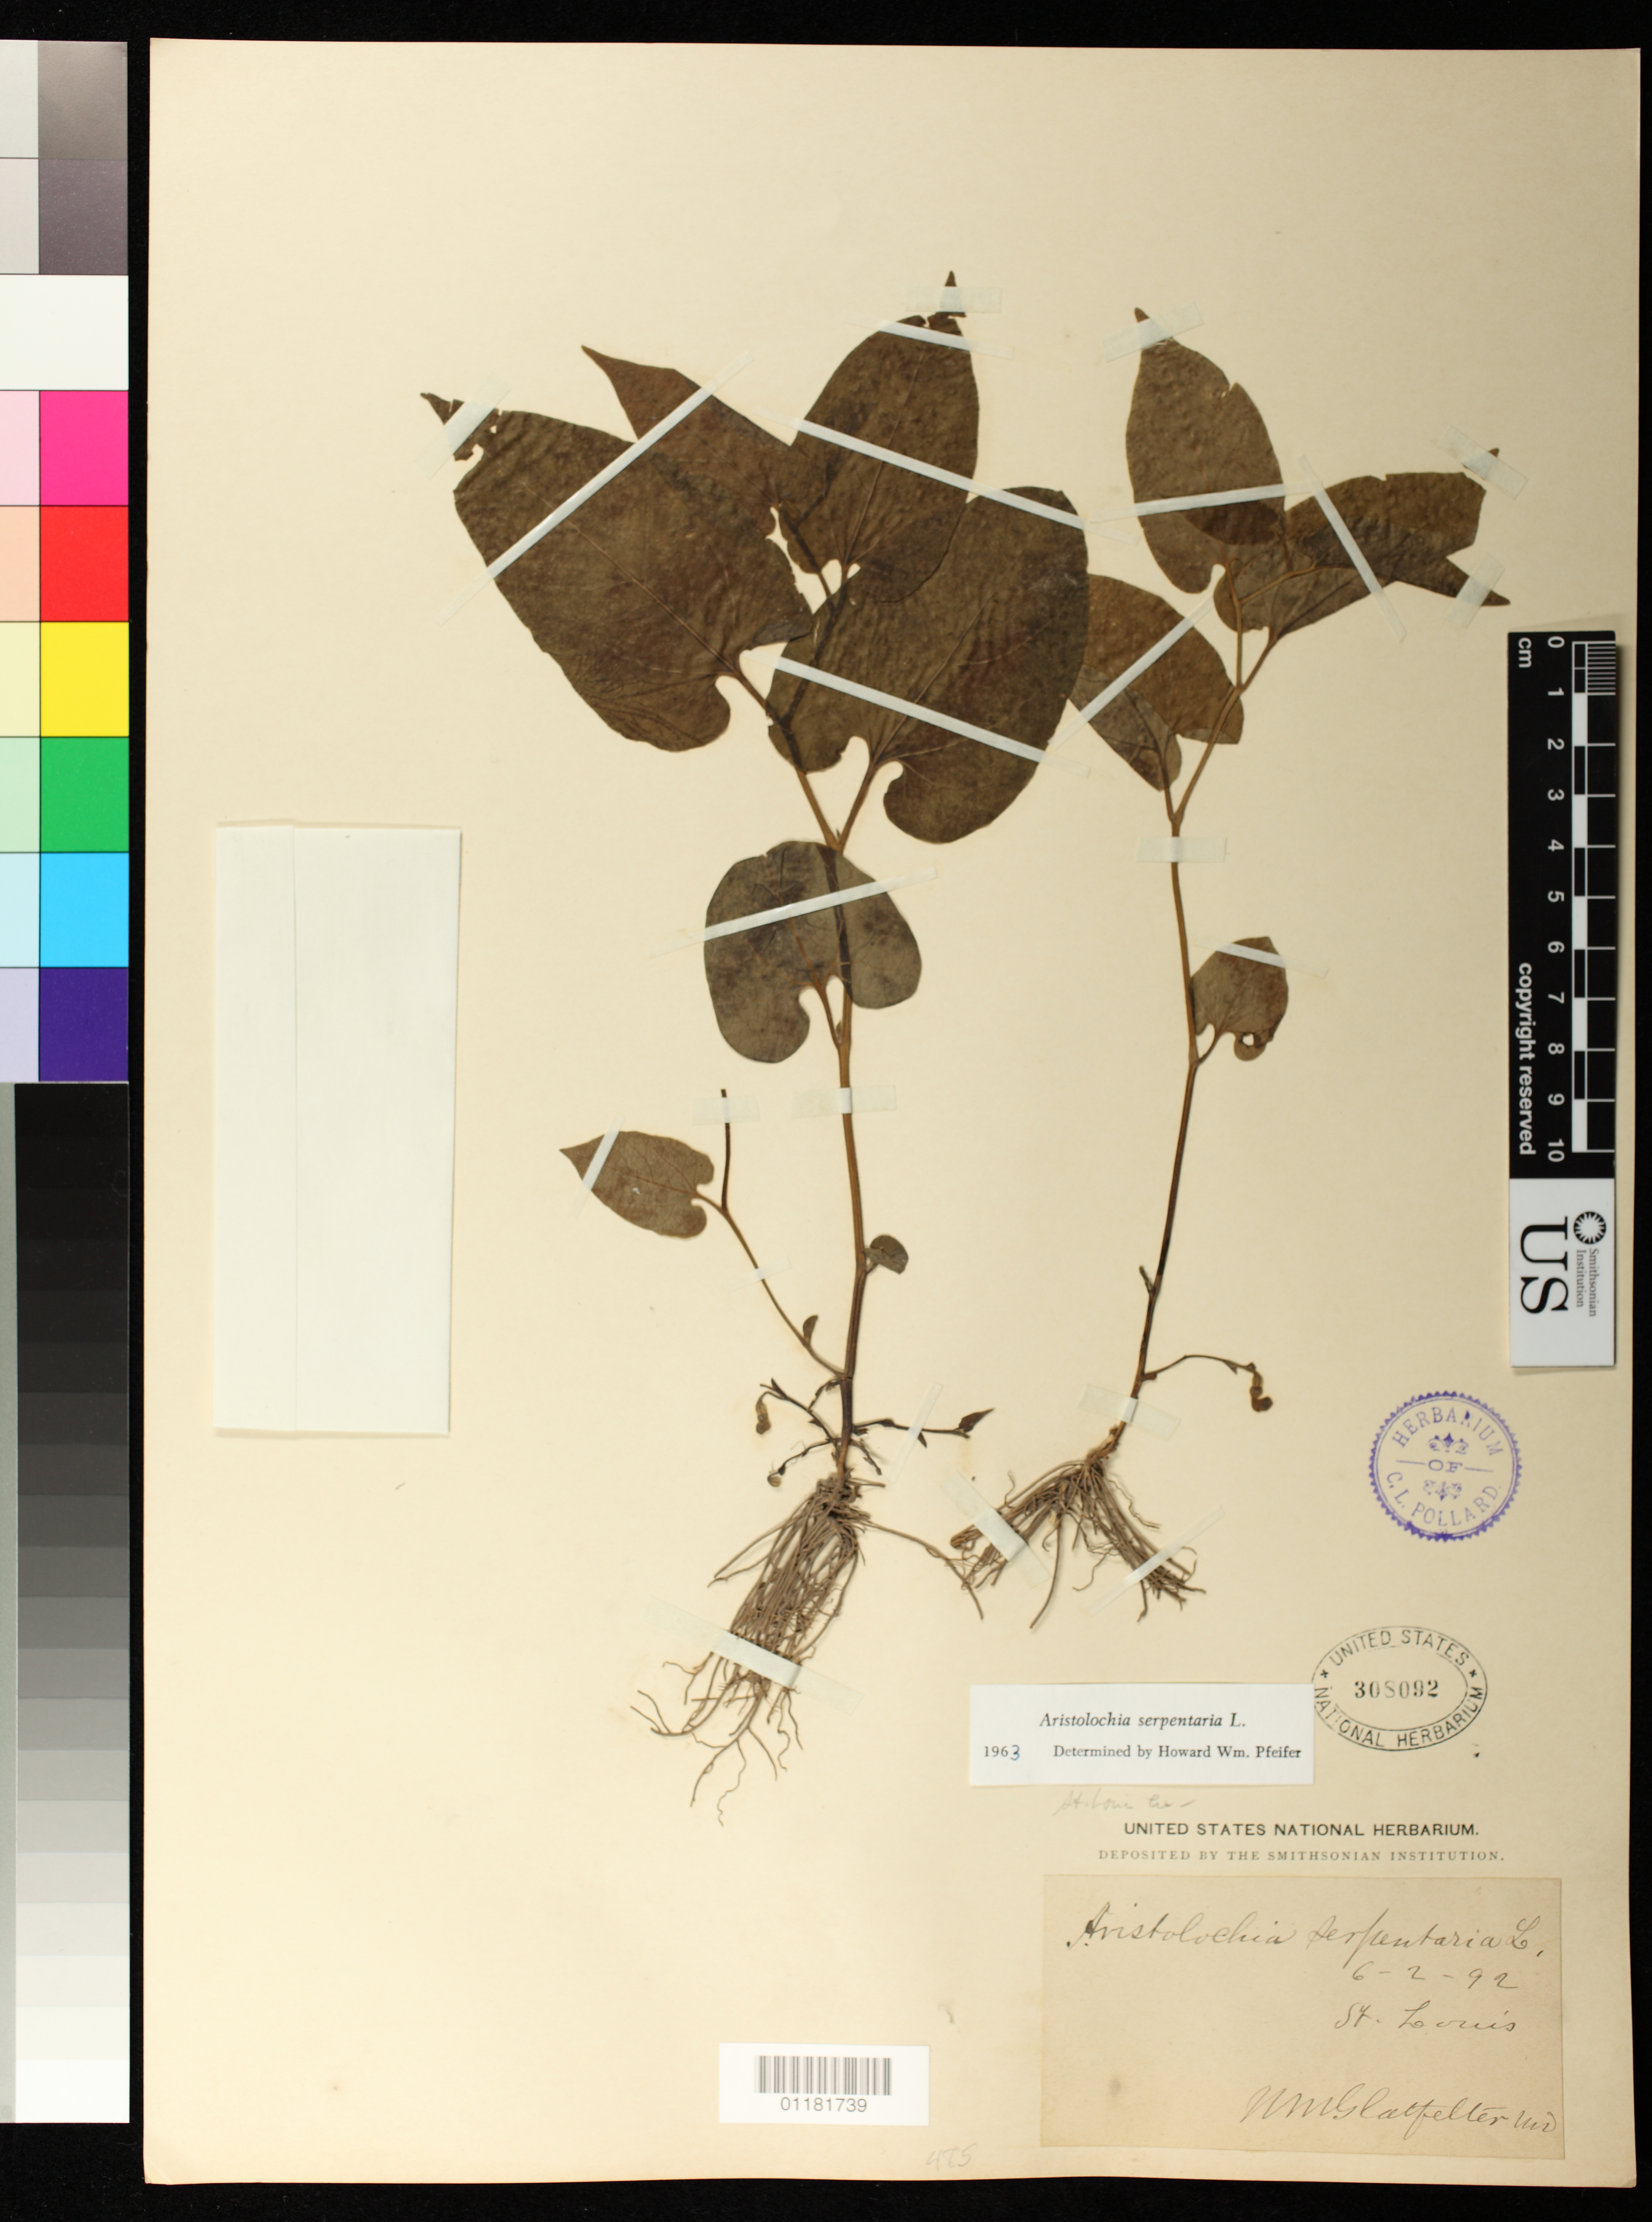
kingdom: Plantae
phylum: Tracheophyta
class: Magnoliopsida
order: Piperales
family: Aristolochiaceae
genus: Aristolochia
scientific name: Aristolochia serpentaria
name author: L.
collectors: N. M. Glatfelter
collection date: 1892-06-02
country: United States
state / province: Missouri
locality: St. Louis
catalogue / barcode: US 308092